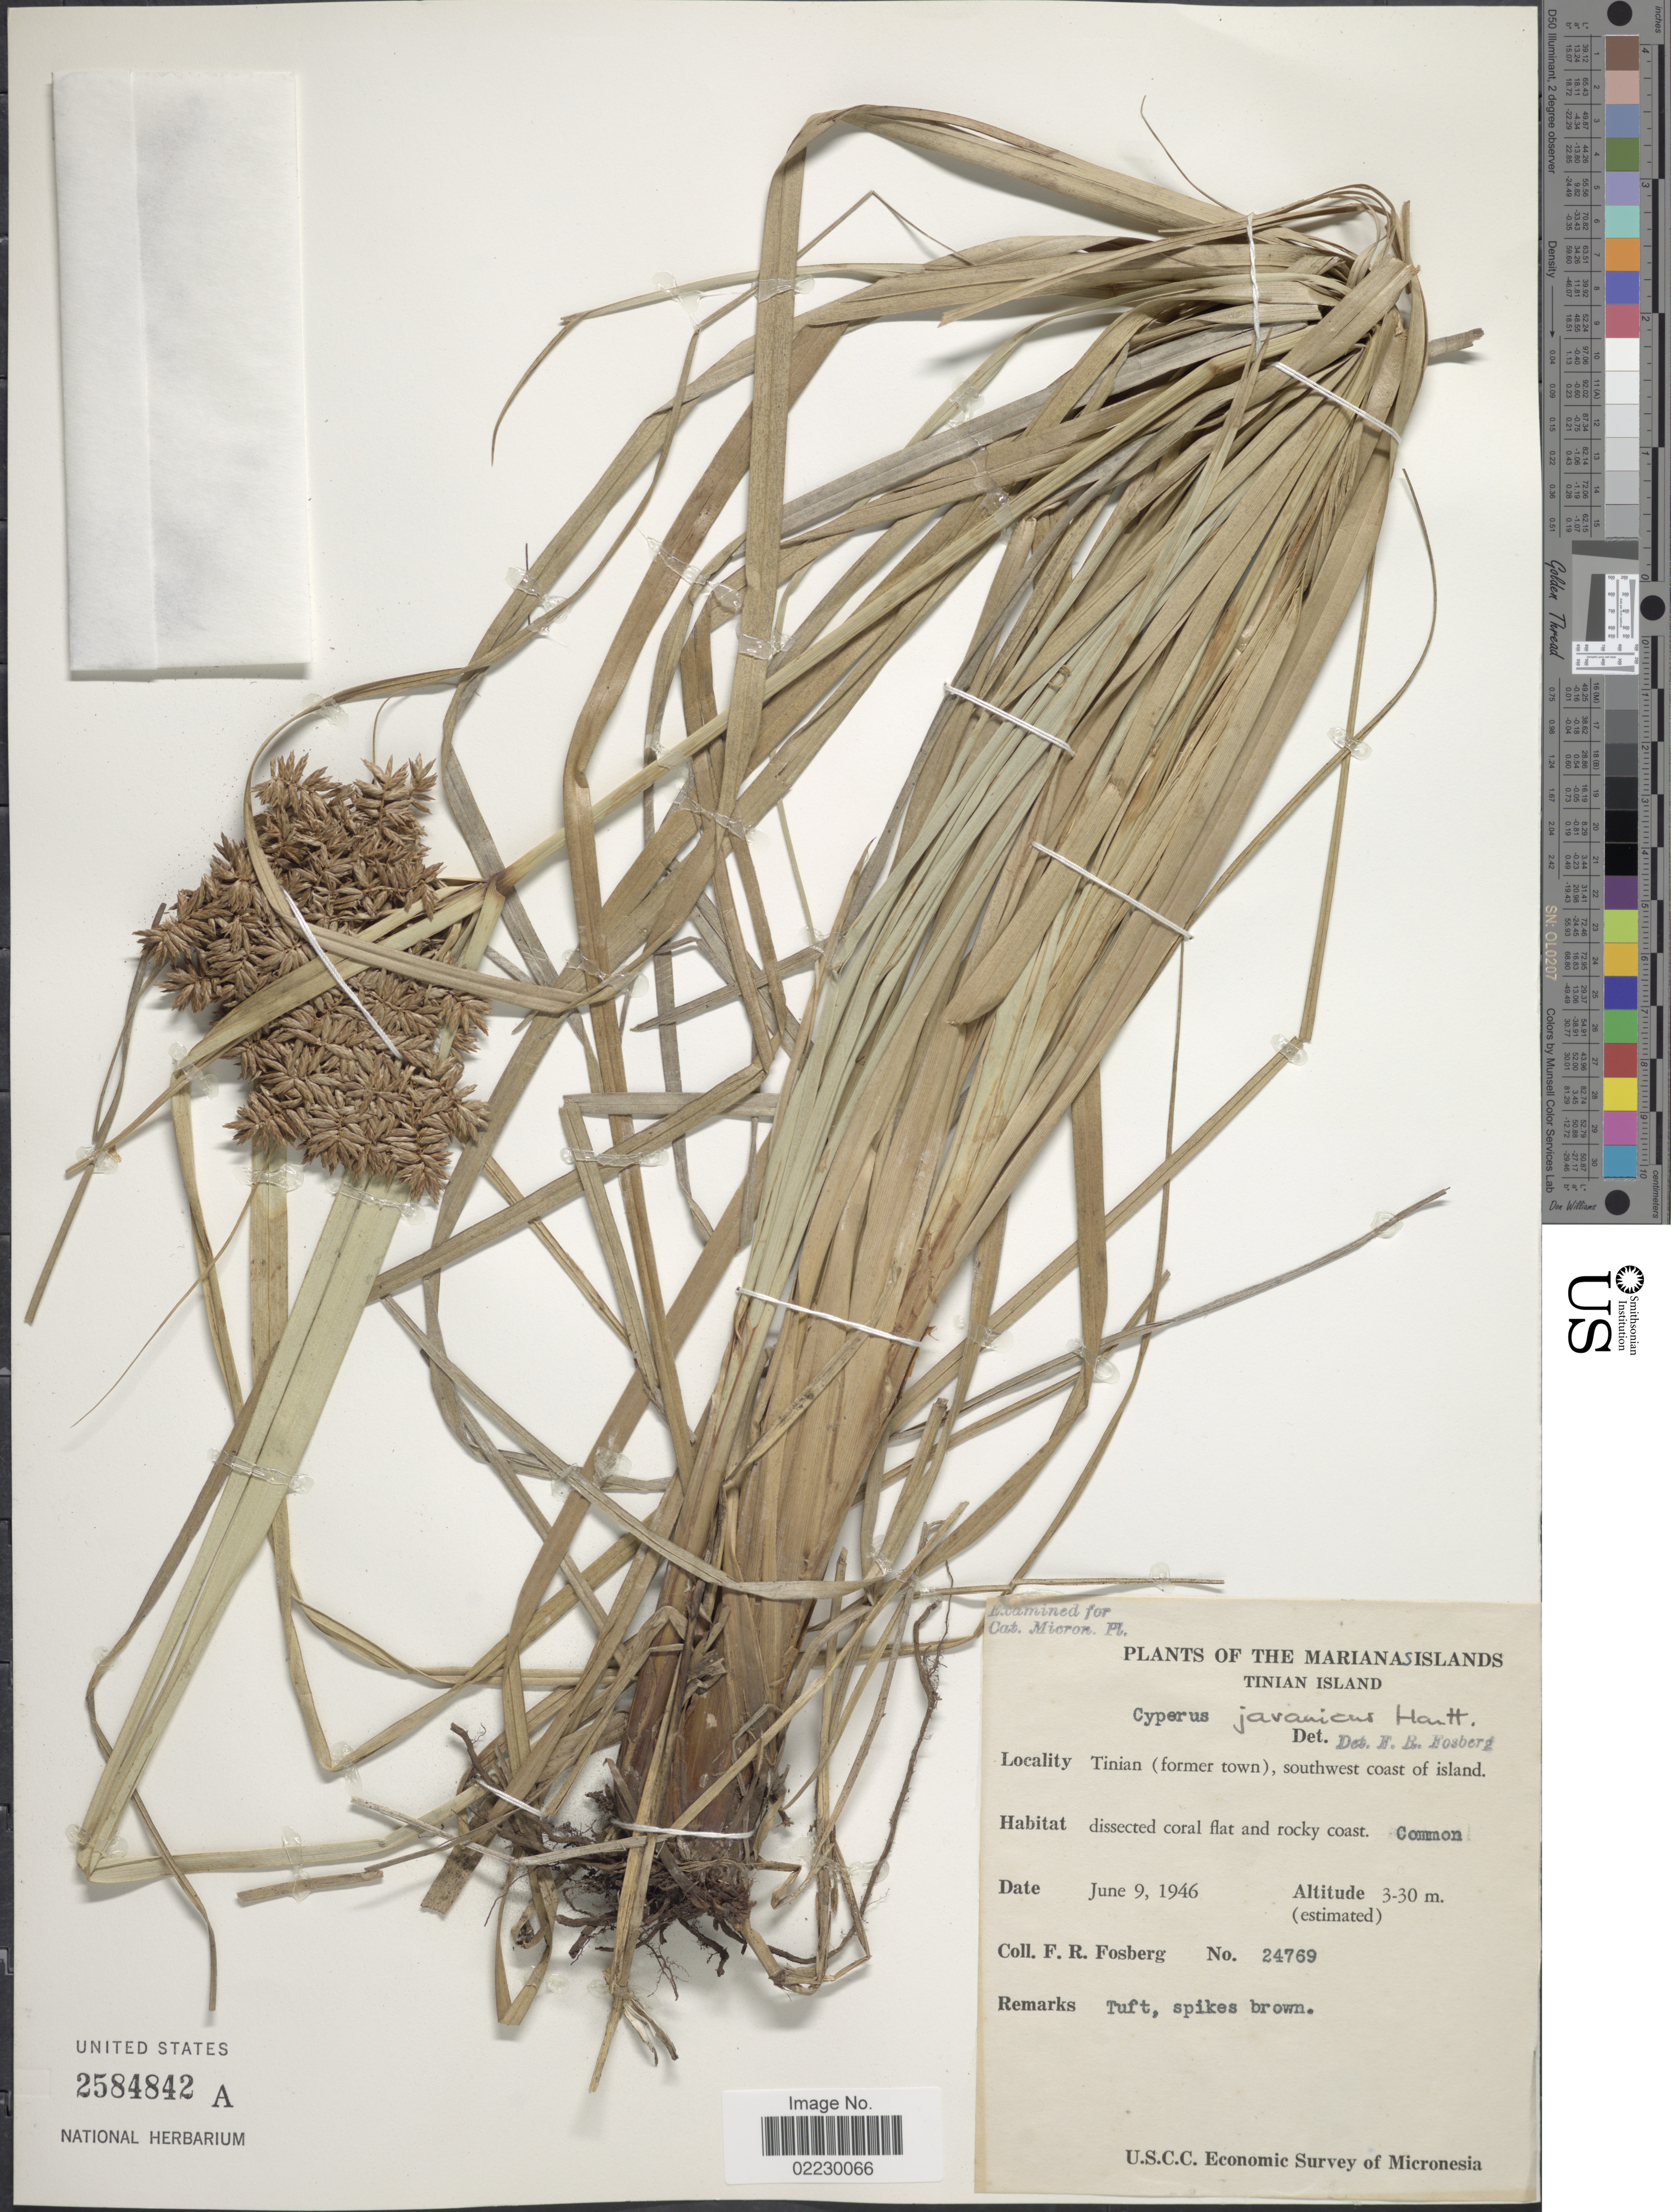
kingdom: Plantae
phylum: Tracheophyta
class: Liliopsida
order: Poales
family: Cyperaceae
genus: Cyperus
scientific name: Cyperus javanicus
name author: Houtt.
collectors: F. R. Fosberg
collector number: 24769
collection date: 1946-06-09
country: Northern Mariana Islands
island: Tinian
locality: Tinian Island, Tinian (forrmer town), southwest coast of island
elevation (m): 3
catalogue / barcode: US 2584842A